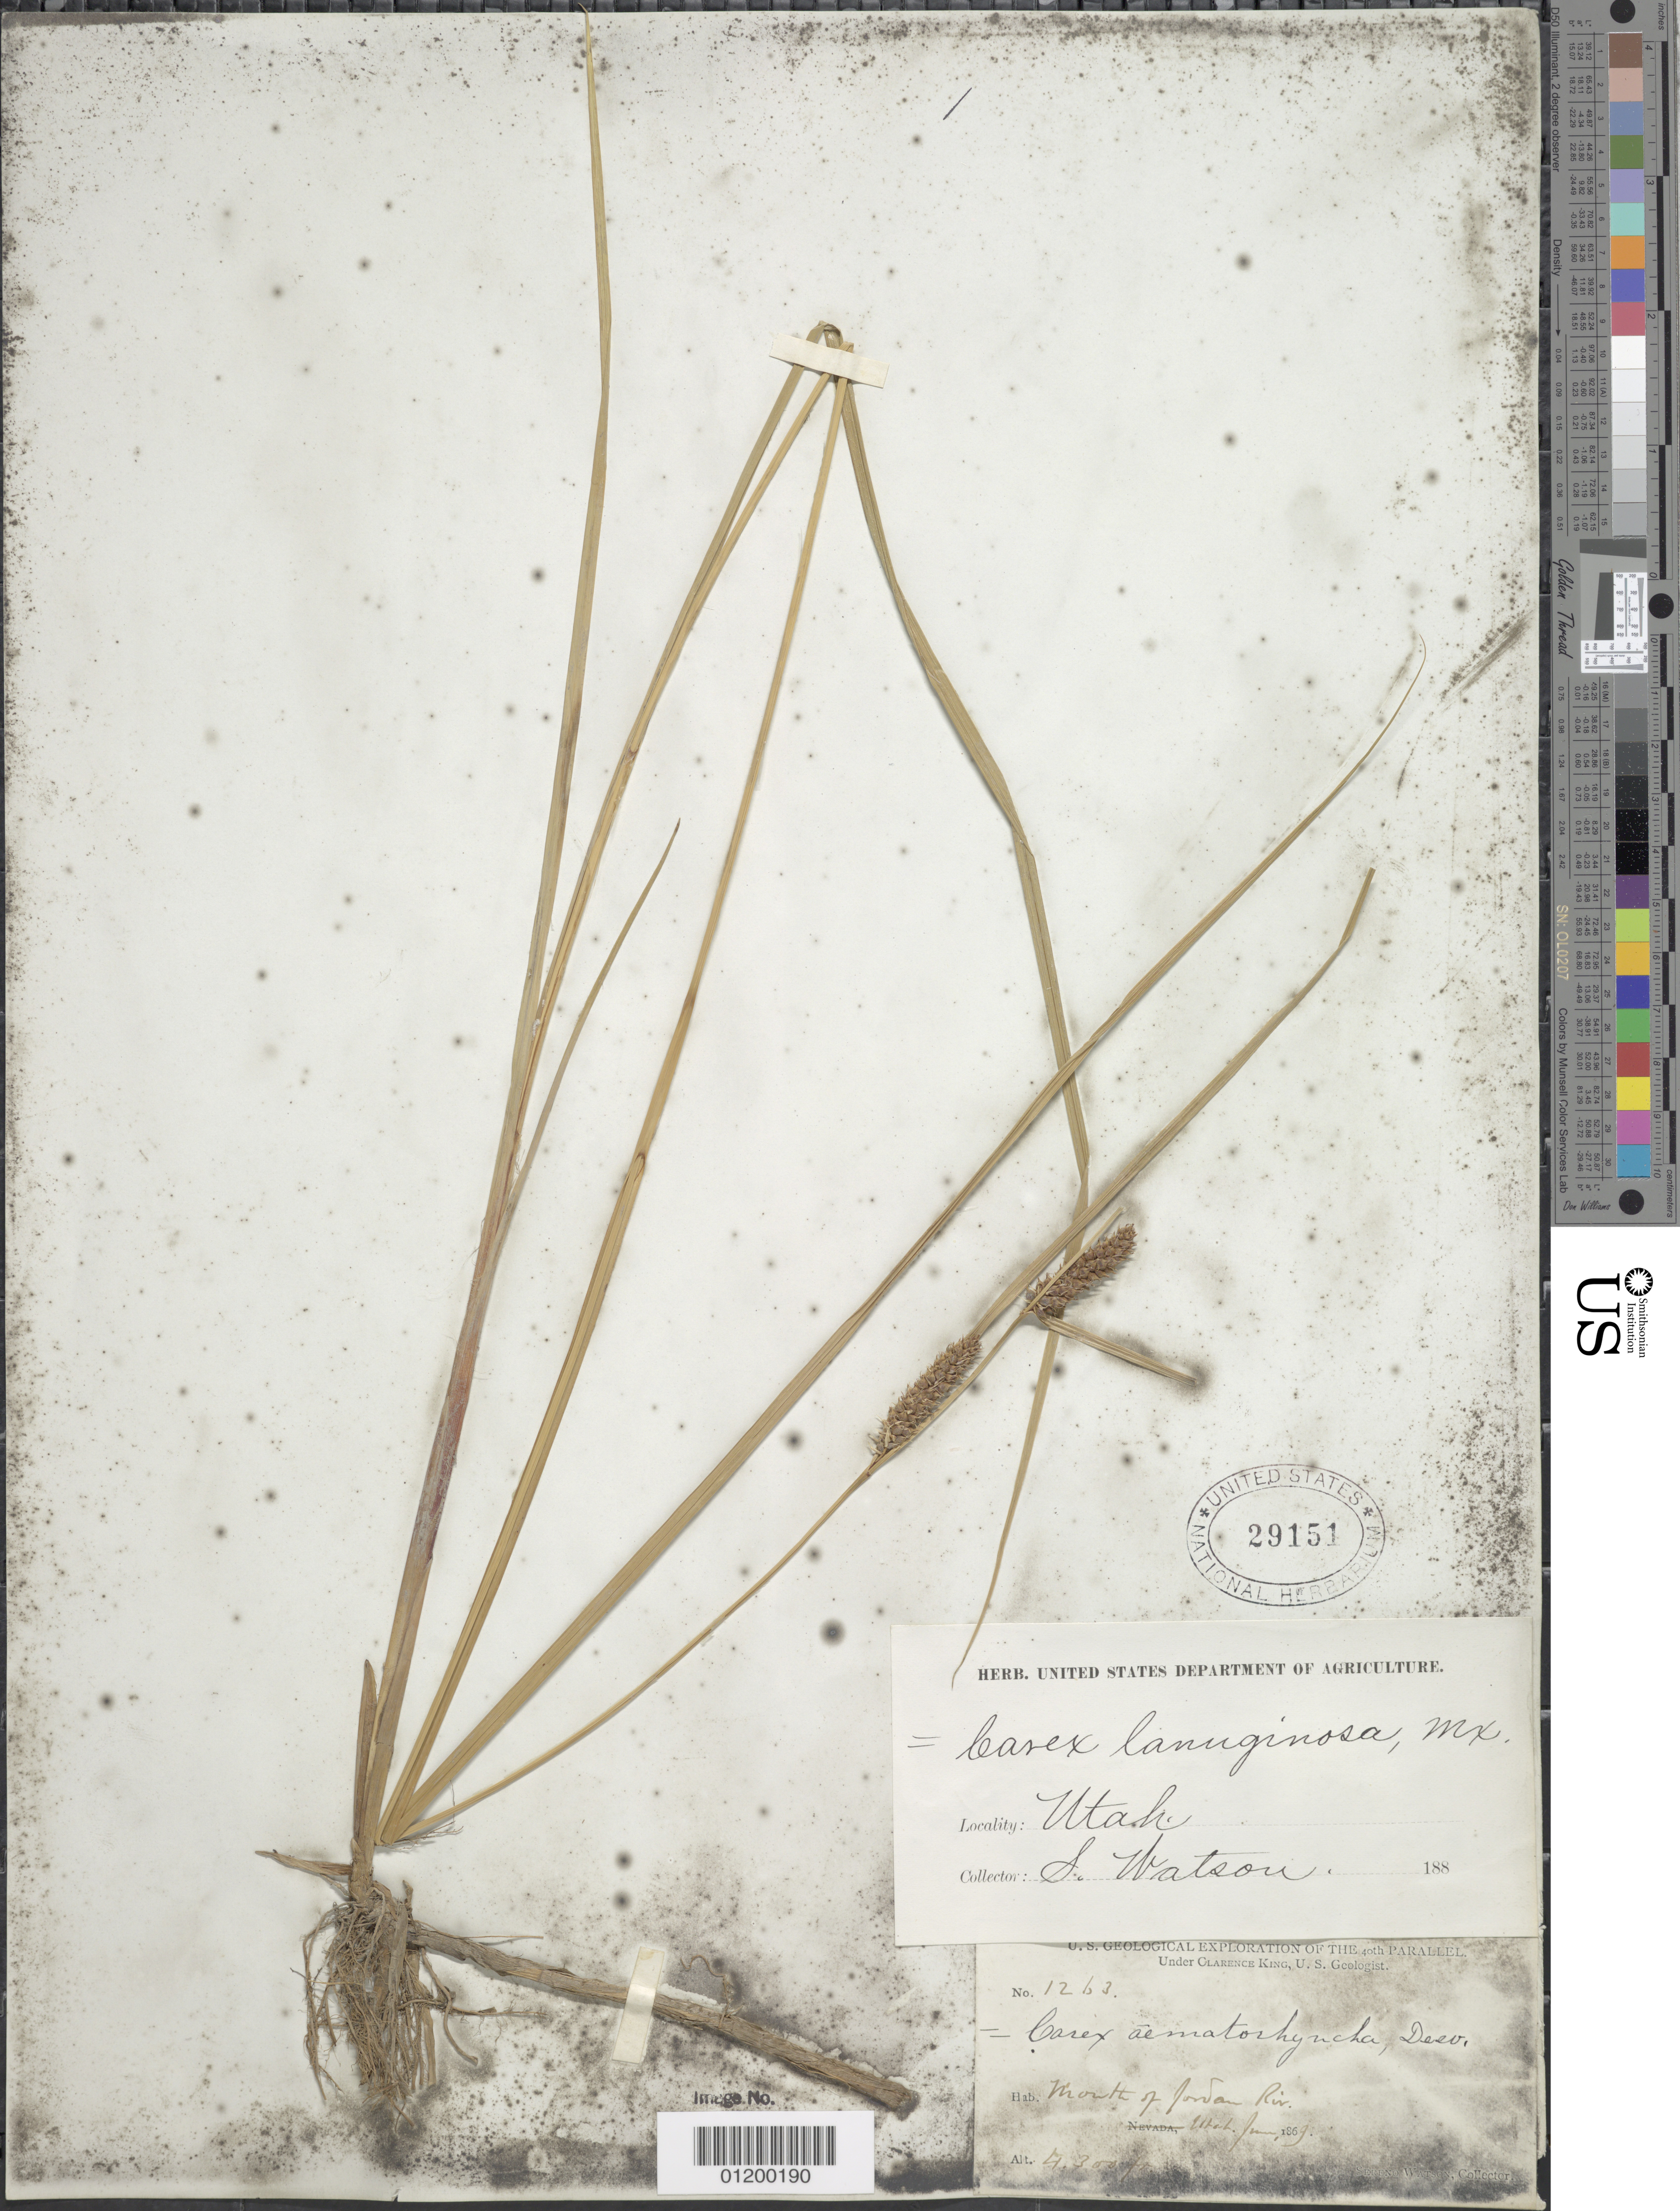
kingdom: Plantae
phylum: Tracheophyta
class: Liliopsida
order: Poales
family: Cyperaceae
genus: Carex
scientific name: Carex pellita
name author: Muhl. ex Willd.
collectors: S. Watson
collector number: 1263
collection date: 1869-06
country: United States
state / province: Utah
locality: Mouth of Jordan River.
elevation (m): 1311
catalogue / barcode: US 29151